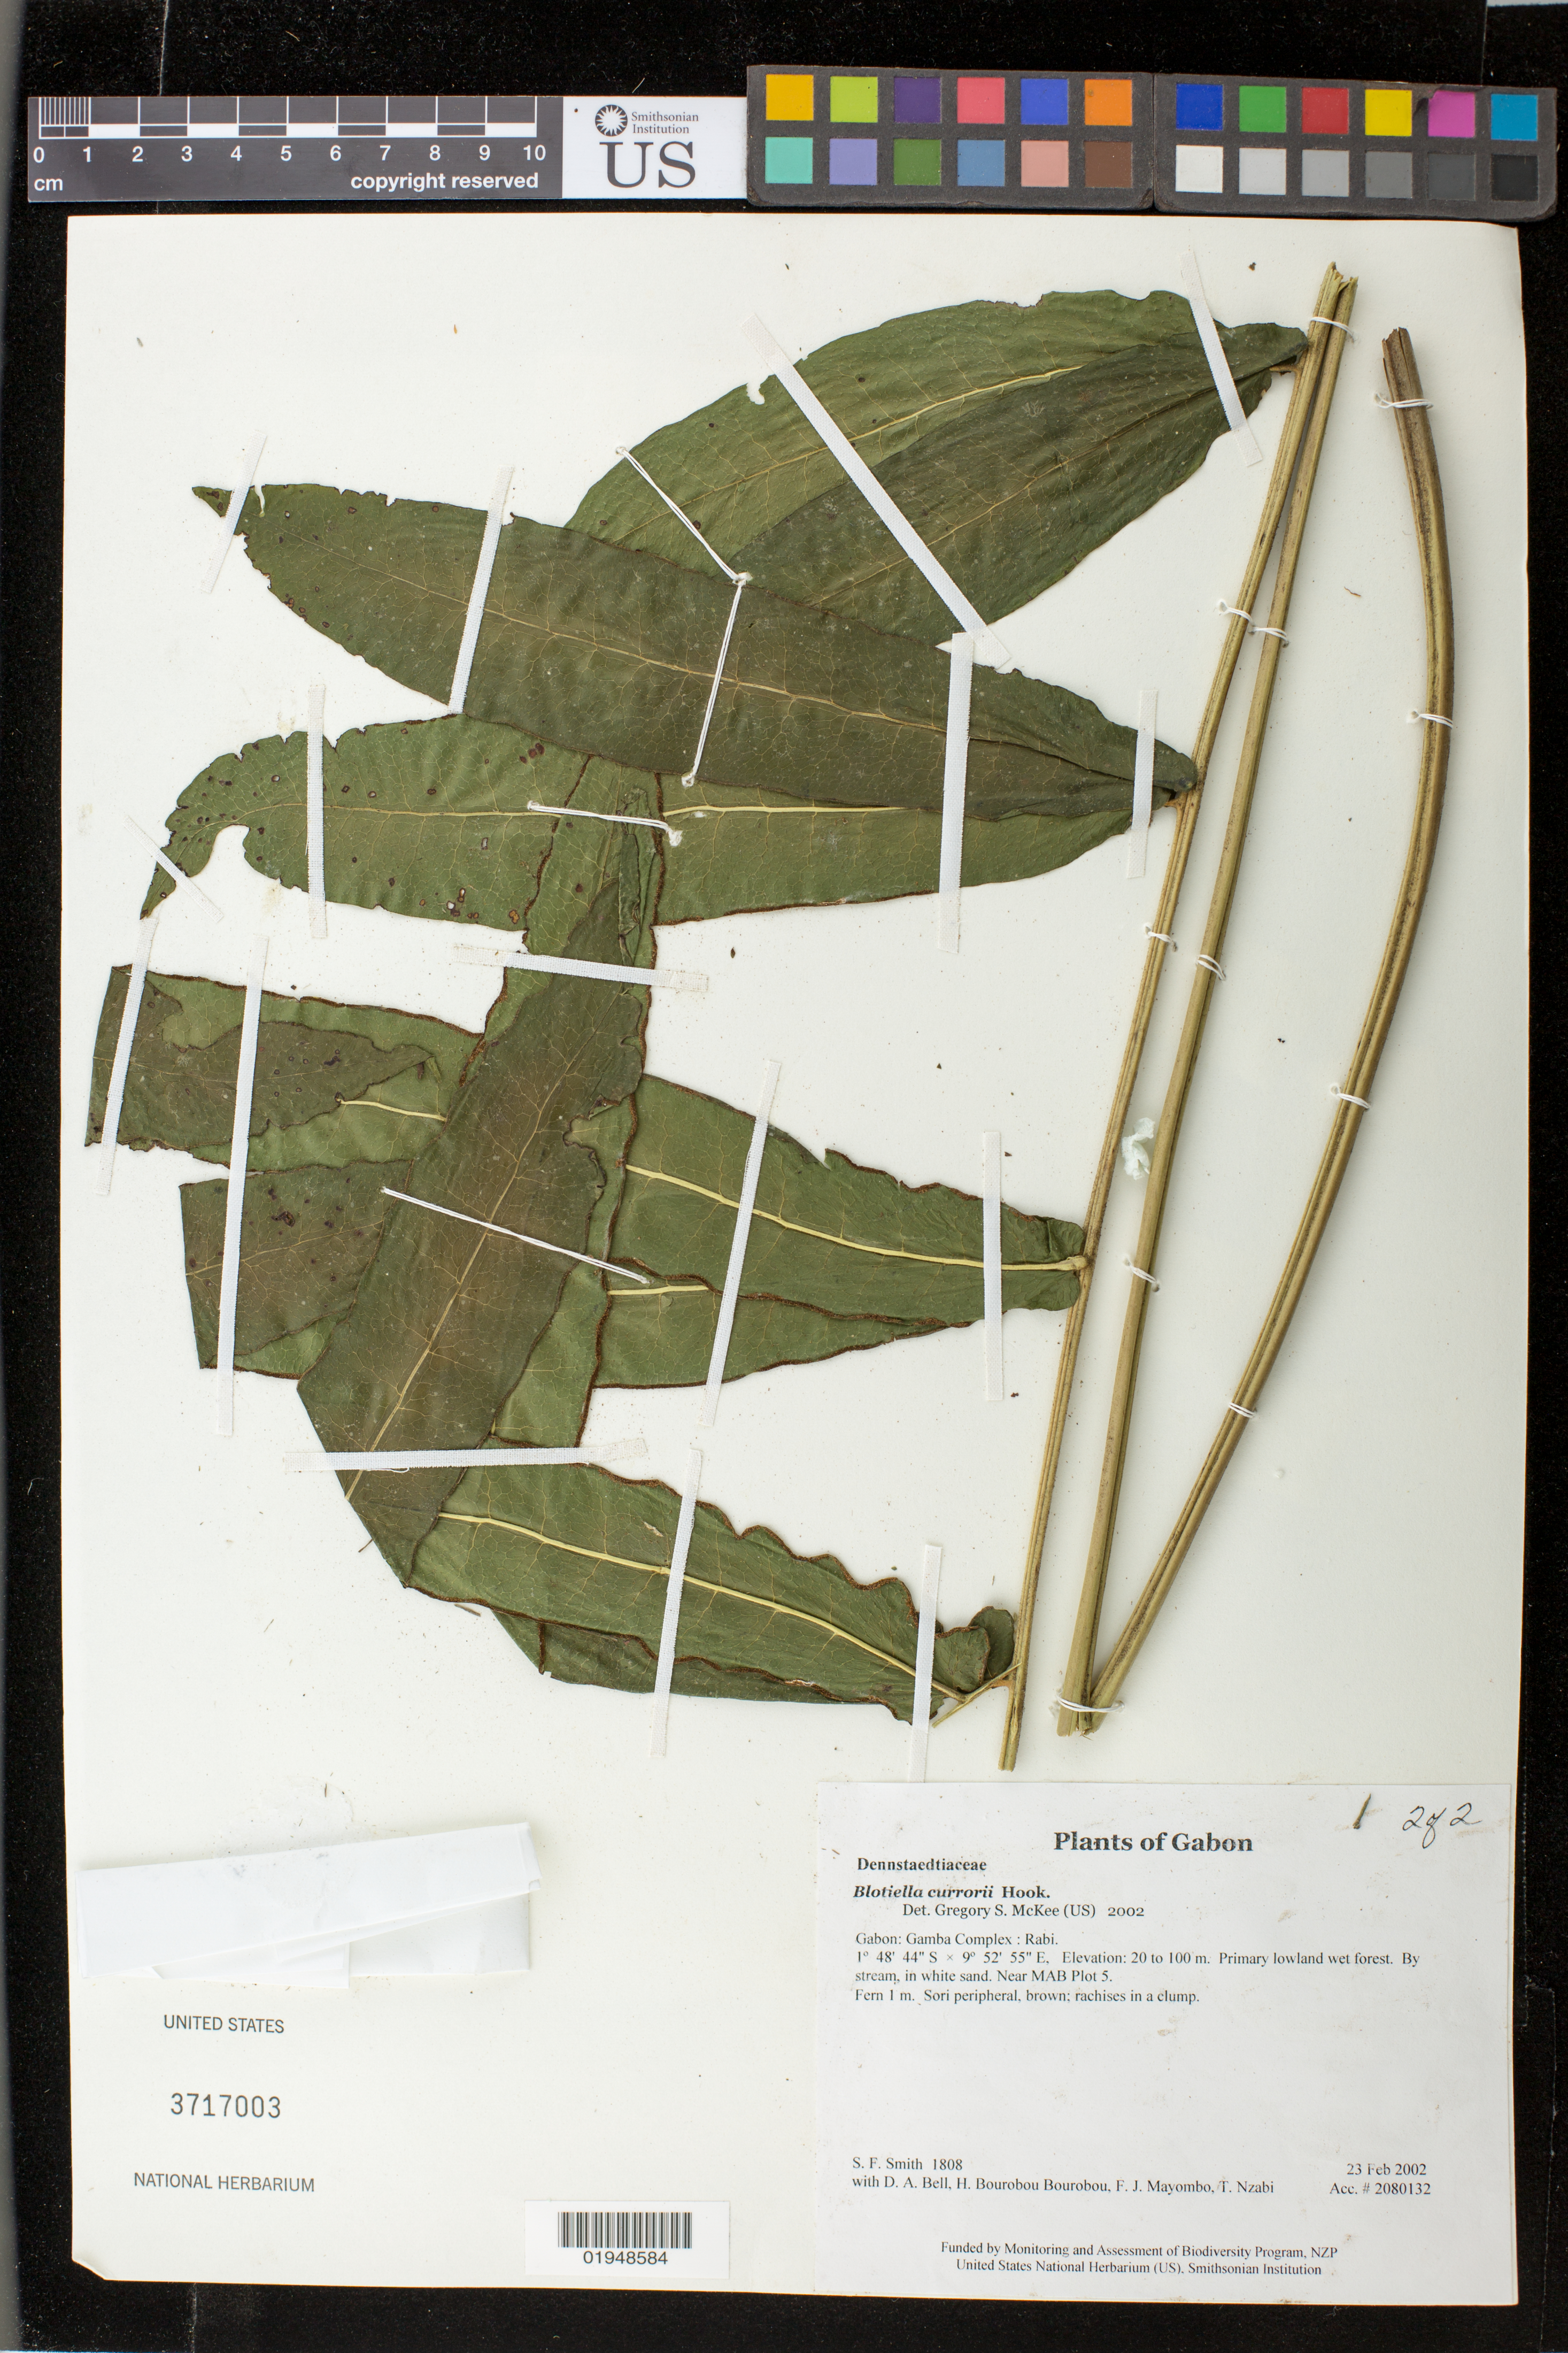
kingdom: Plantae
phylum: Tracheophyta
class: Polypodiopsida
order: Polypodiales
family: Dennstaedtiaceae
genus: Blotiella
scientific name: Blotiella currorii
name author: Hook.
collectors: S.F. Smith, D. A. Bell, H. Bourobou Bourobou & F. J. Mayombo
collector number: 1808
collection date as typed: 23 Feb 2002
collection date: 2002-02-23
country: Gabon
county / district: Gamba Complex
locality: Rabi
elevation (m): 20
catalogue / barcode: US 3717003